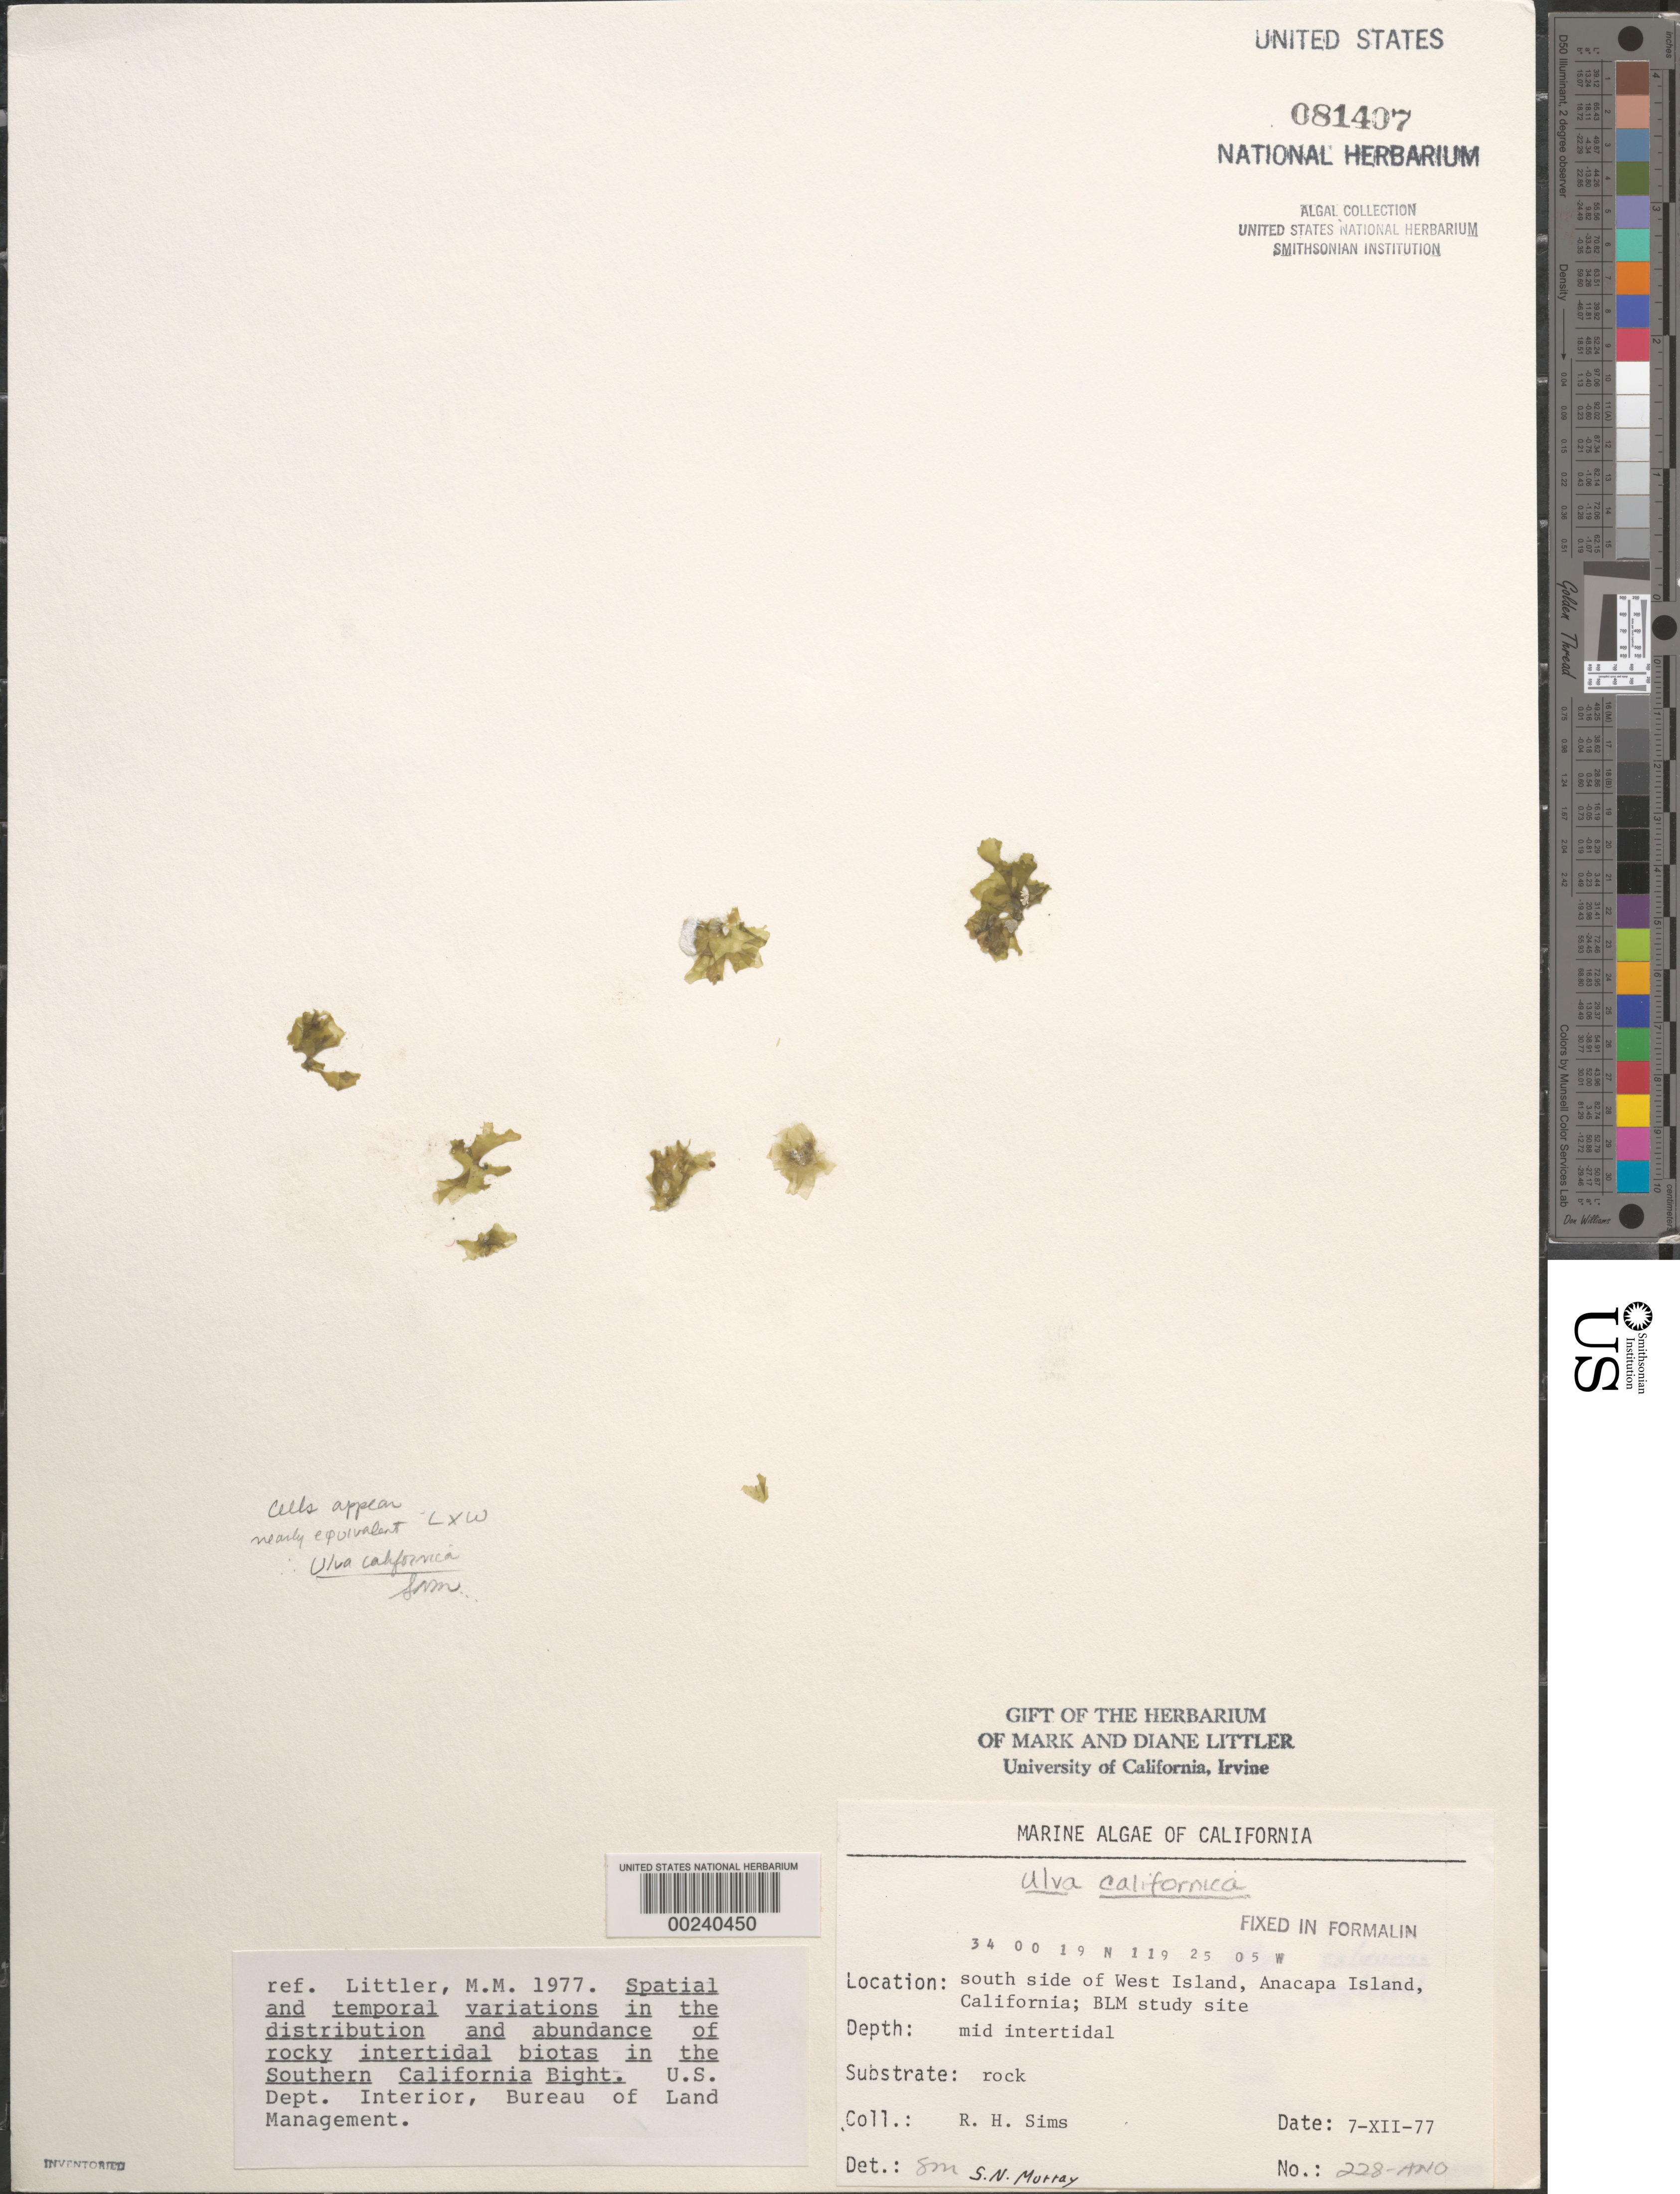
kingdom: Plantae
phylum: Chlorophyta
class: Ulvophyceae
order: Ulvales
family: Ulvaceae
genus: Ulva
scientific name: Ulva californica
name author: N.Wille in Collins et al.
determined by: Murray, S. N.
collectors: R. H. Sims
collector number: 228-ANO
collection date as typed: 07 Dec 1977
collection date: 1977-12-07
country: United States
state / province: California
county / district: Ventura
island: Anacapa Island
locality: South side of west island, near Cat Rock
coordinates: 34 00'19"N, 119 25'05"W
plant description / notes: BLM-SOCALBIGHT Rocky Intertidal Survey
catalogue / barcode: US 81407